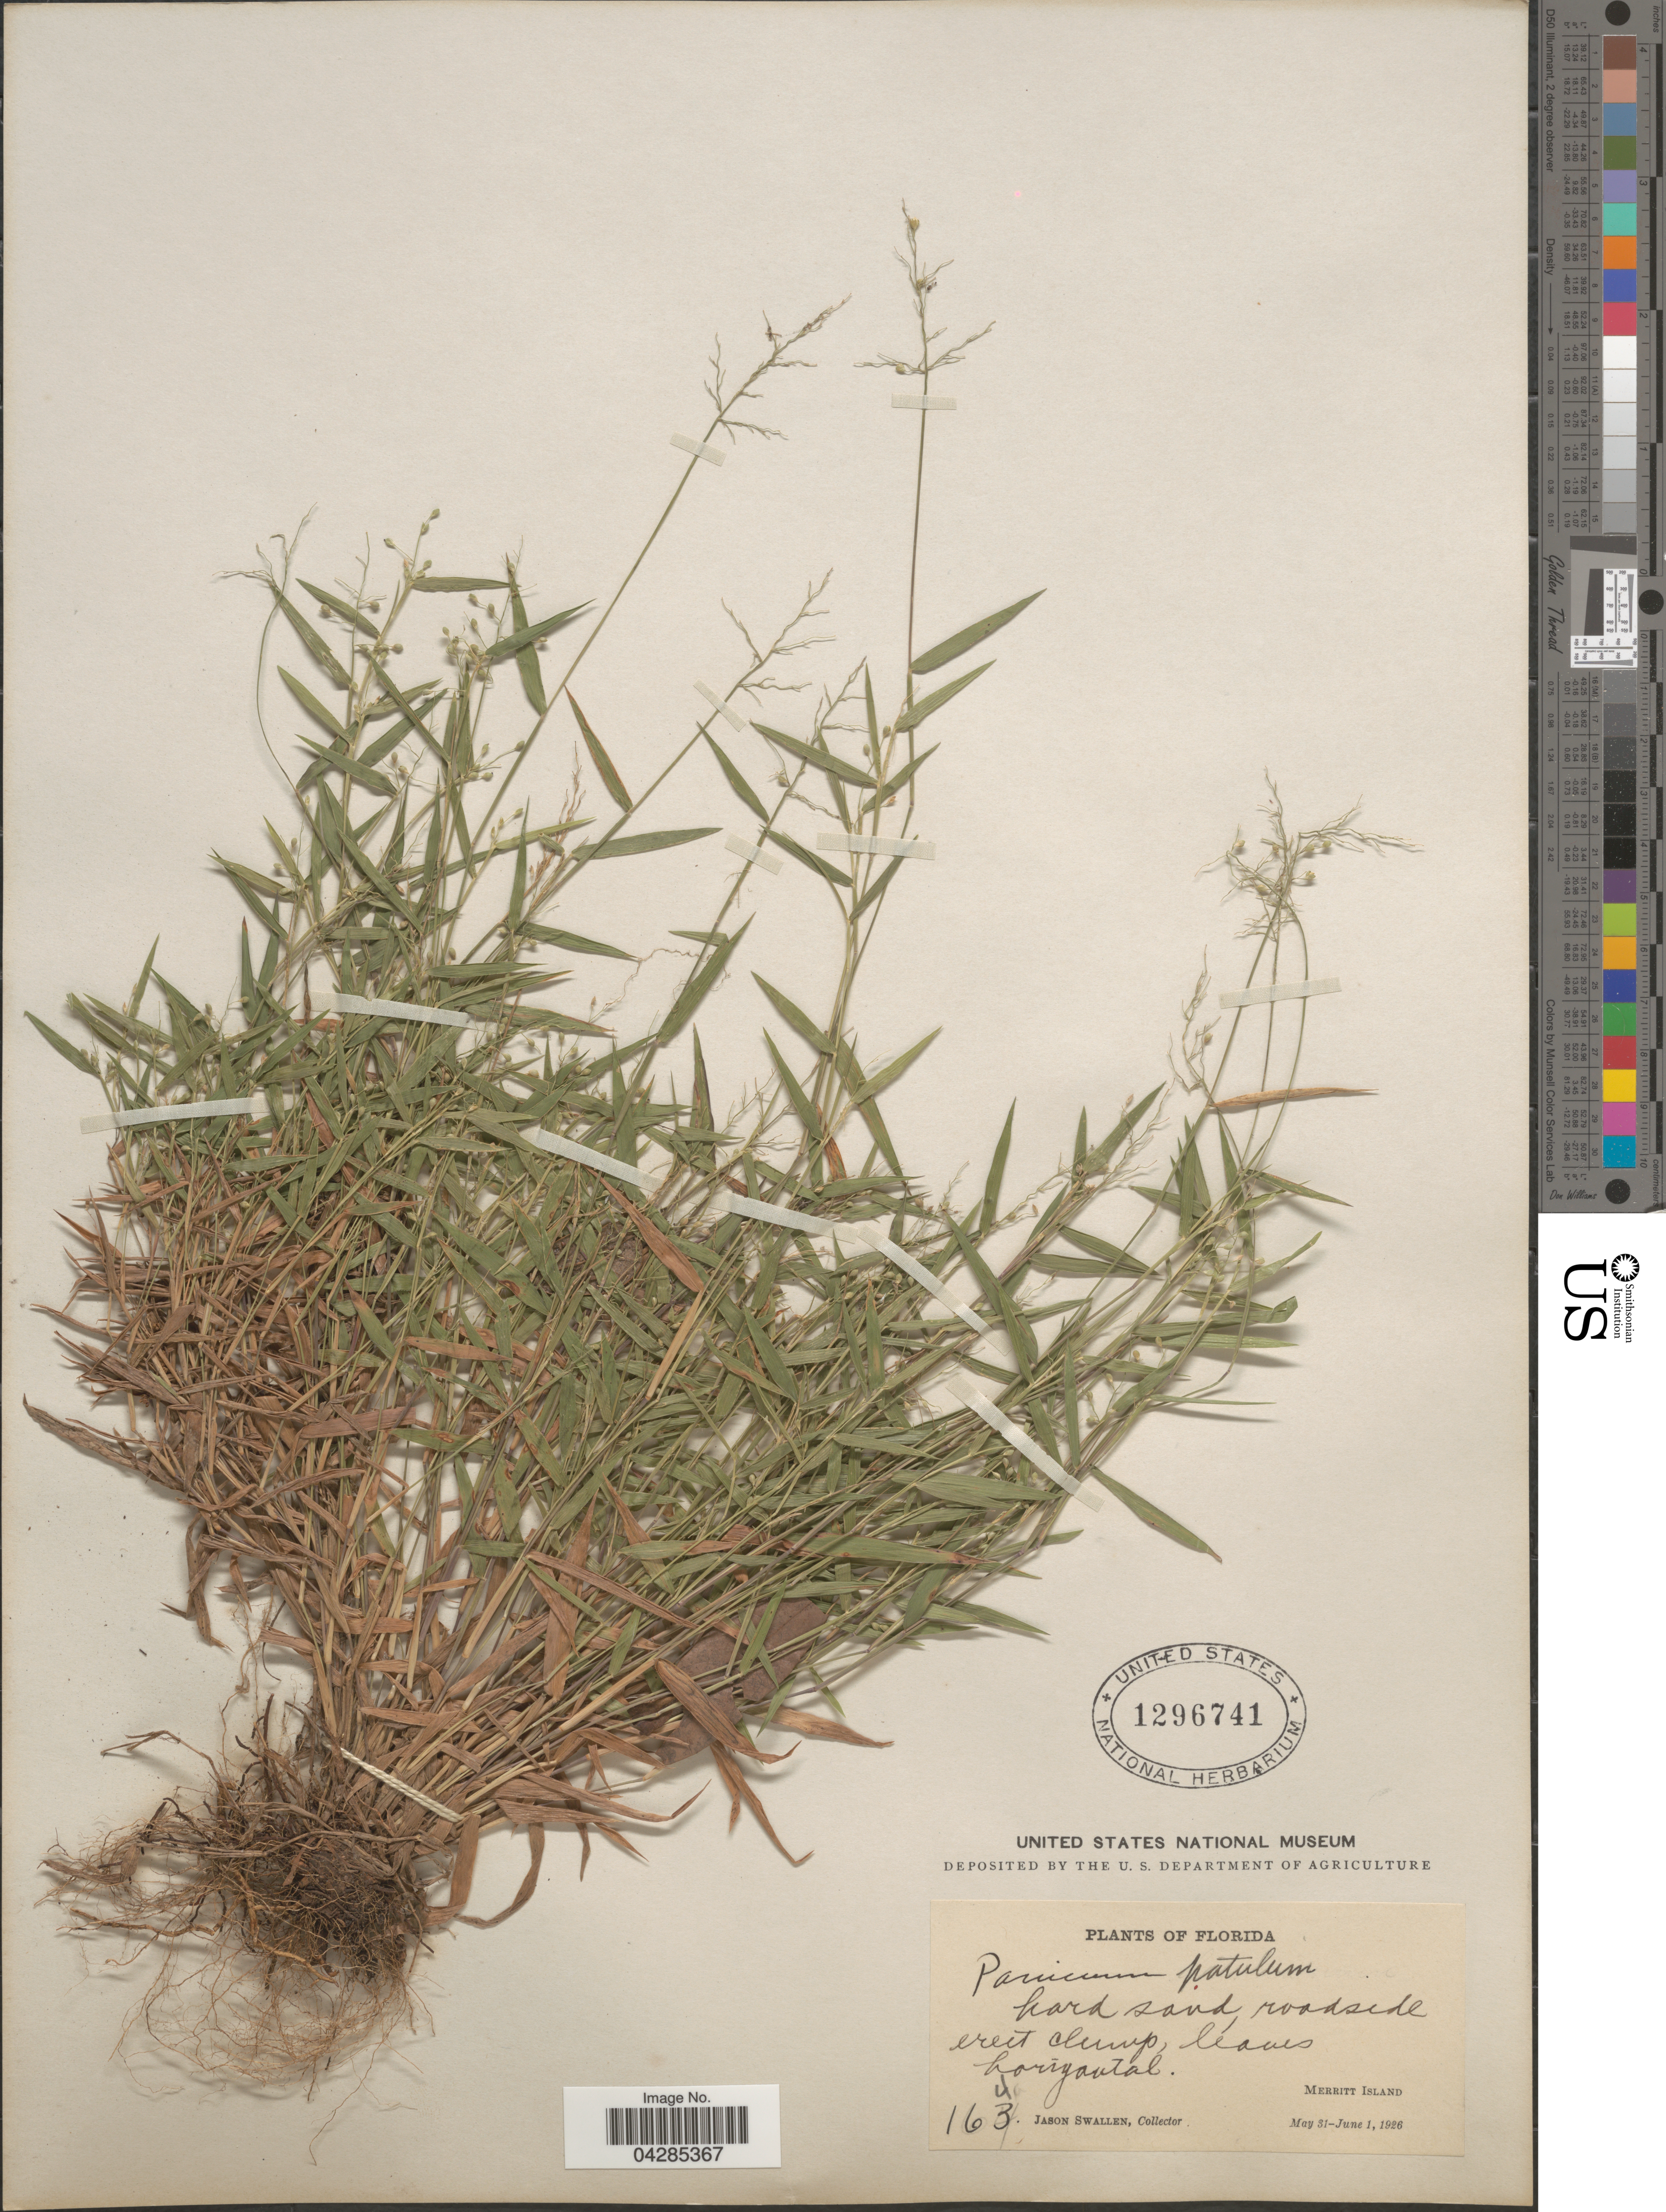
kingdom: Plantae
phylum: Tracheophyta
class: Liliopsida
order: Poales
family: Poaceae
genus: Dichanthelium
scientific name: Dichanthelium portoricense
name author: (Desv. ex Ham.) B.F. Hansen & Wunderlin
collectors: J. R. Swallen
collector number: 163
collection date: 1926-05-31/1926-06-01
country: United States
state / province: Florida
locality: Merritt Island.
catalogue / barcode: US 1296741